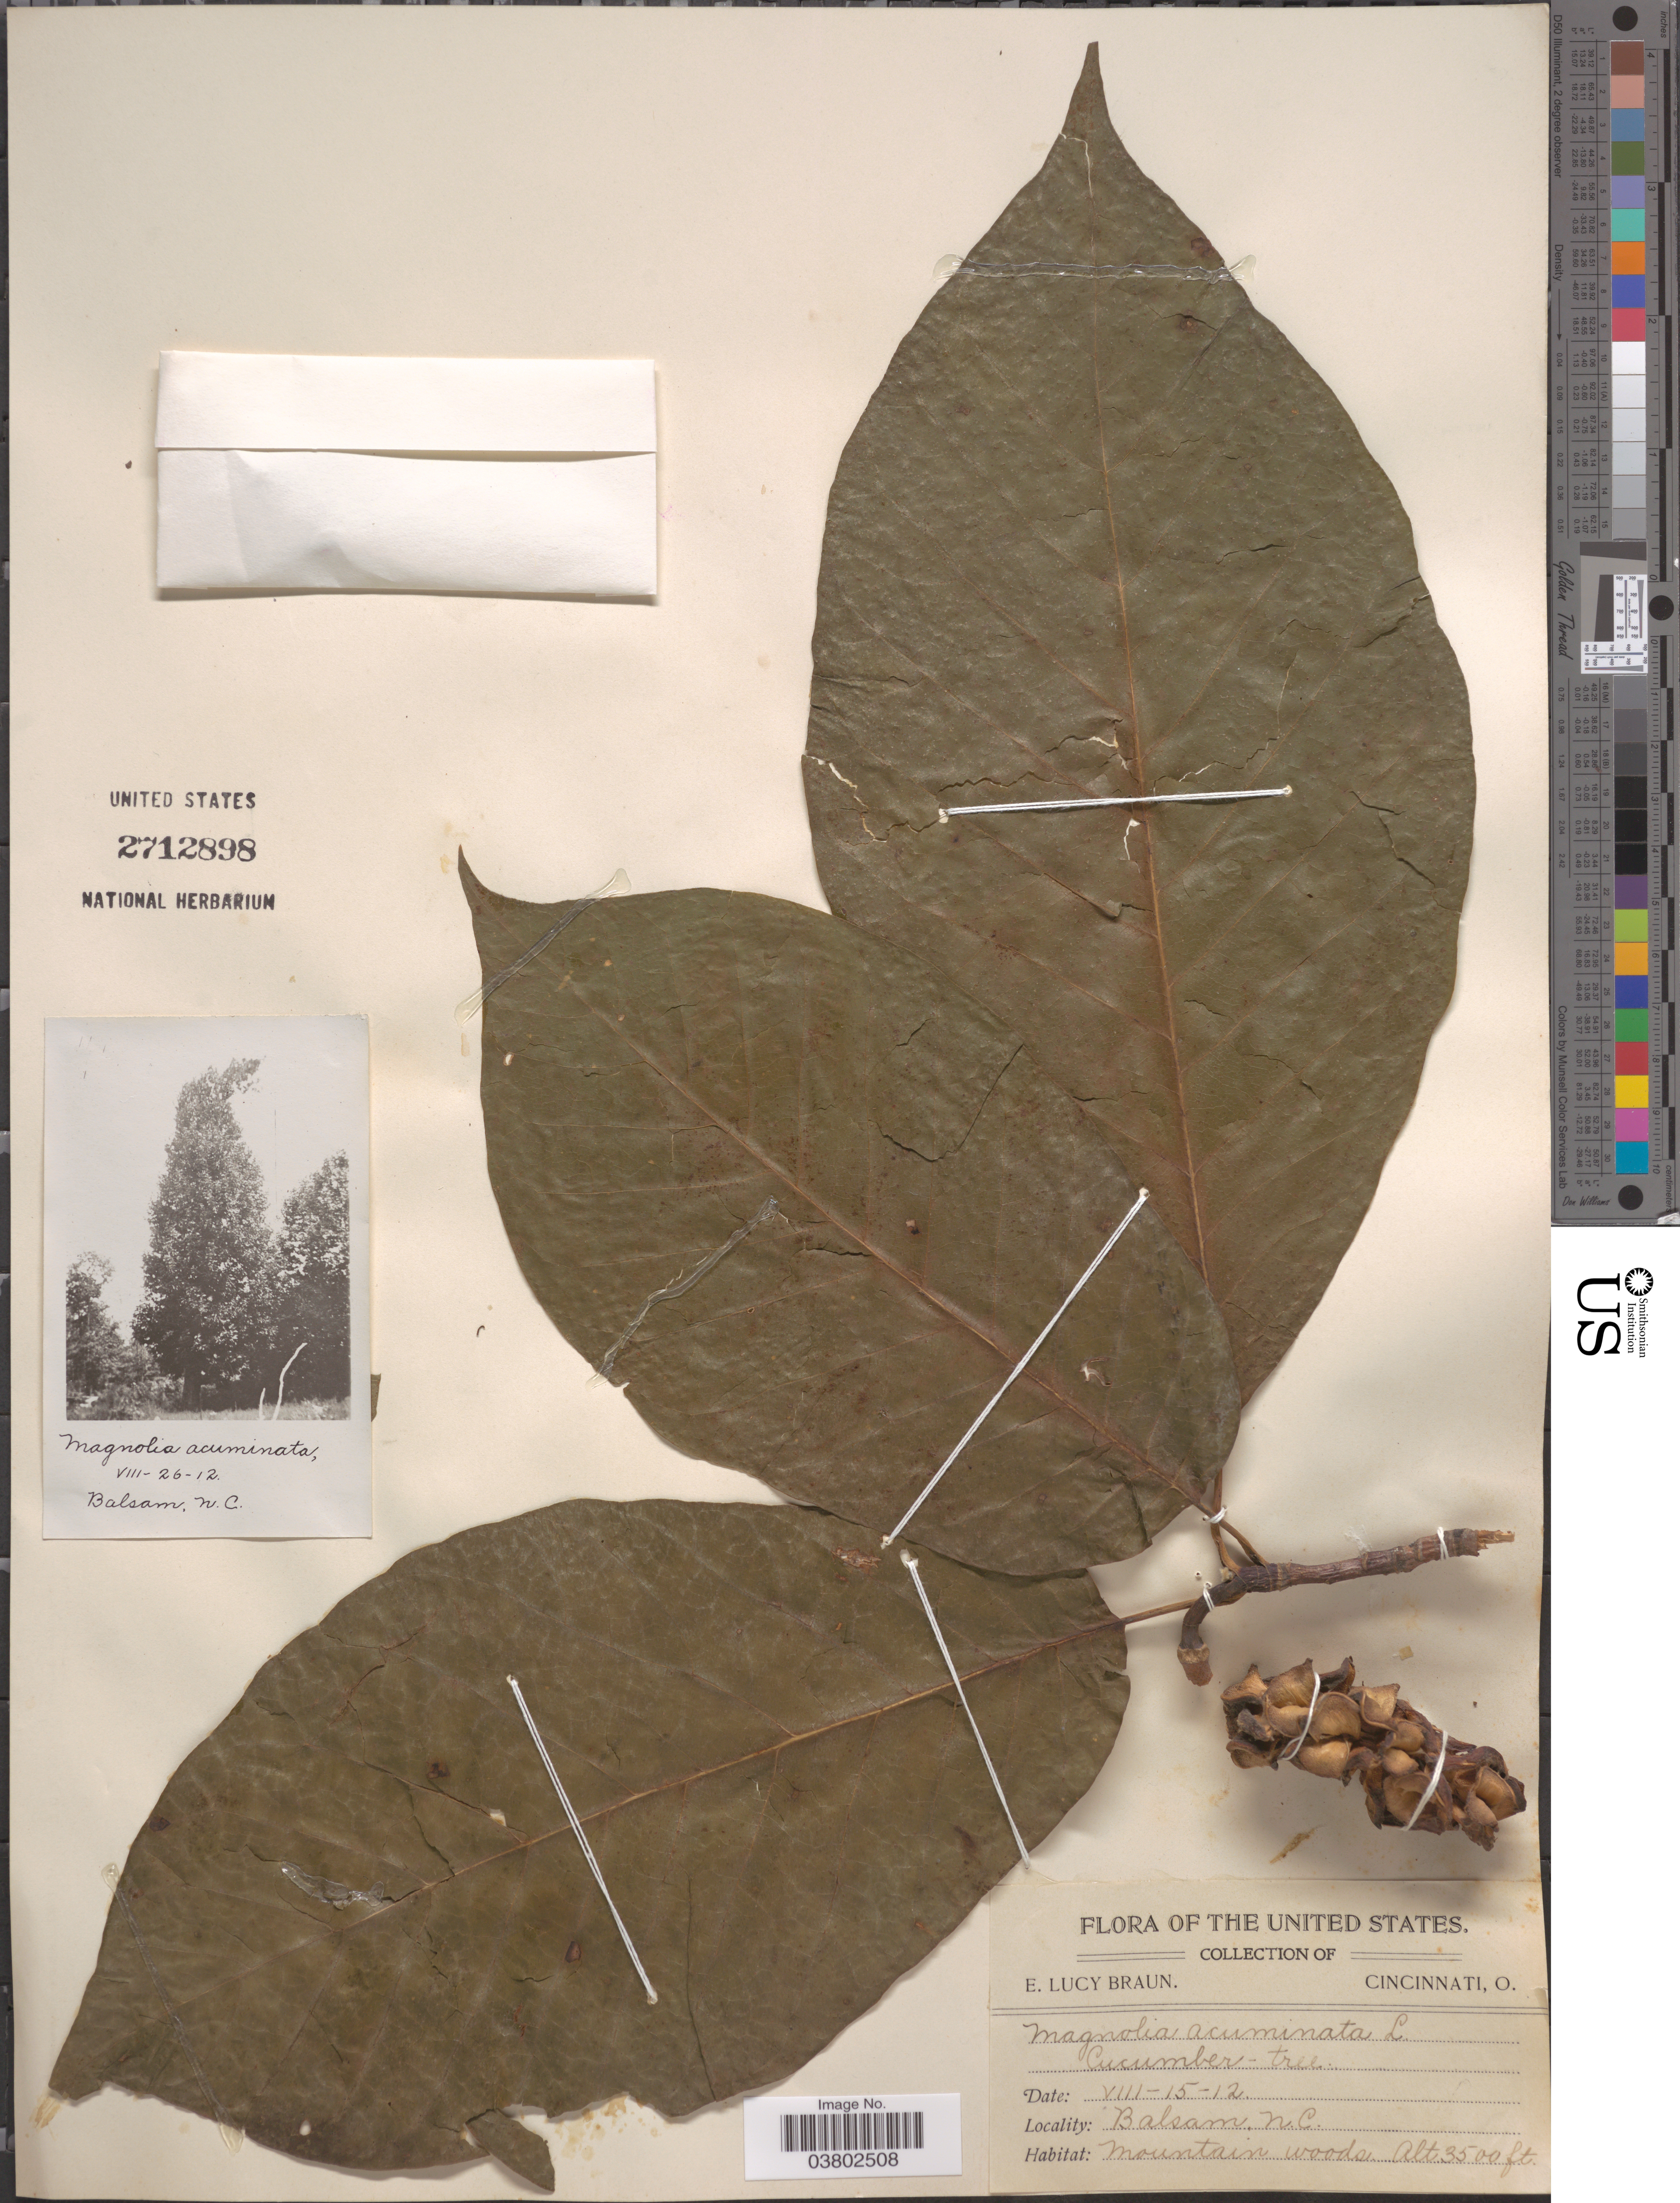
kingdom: Plantae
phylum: Tracheophyta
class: Magnoliopsida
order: Magnoliales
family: Magnoliaceae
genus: Magnolia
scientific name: Magnolia acuminata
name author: (L.) L.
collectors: E. L. Braun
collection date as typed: Transcribed d/m/y: 15/8/12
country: United States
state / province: North Carolina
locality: Balsam.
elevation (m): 1067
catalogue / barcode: US 2712898